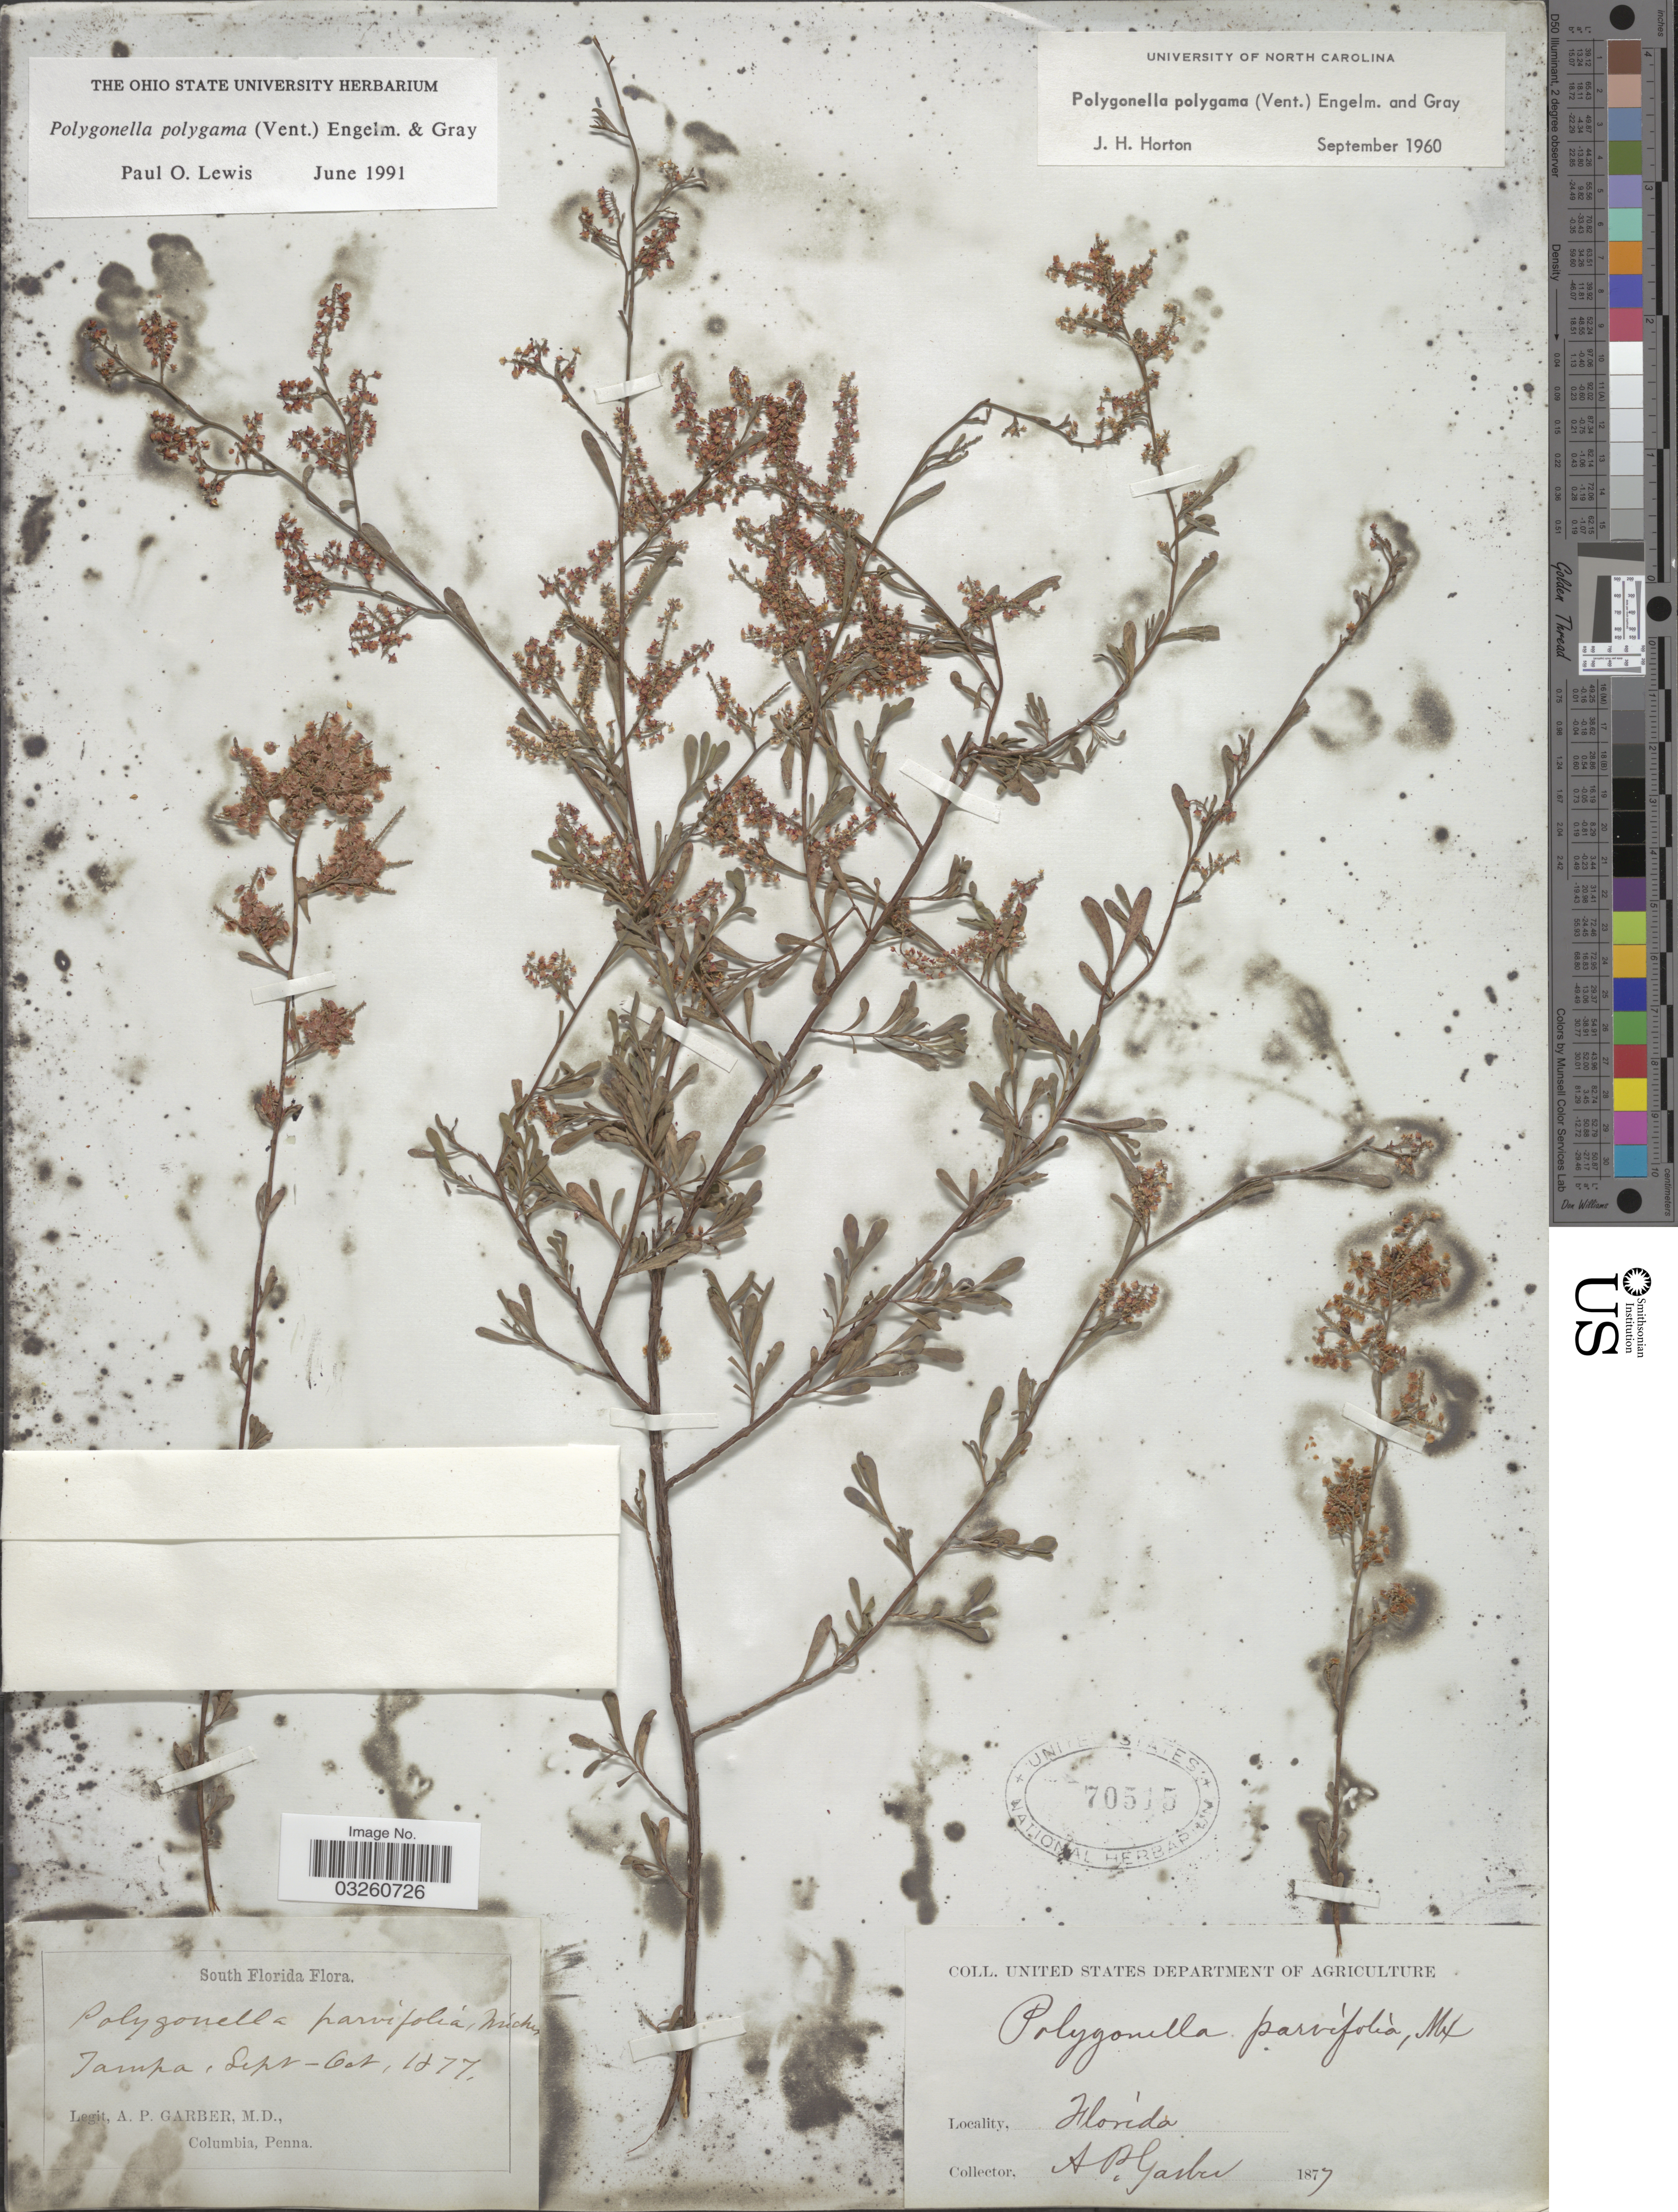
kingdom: Plantae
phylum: Tracheophyta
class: Magnoliopsida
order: Caryophyllales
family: Polygonaceae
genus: Polygonella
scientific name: Polygonella polygama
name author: (Vent.) Engelm. & A. Gray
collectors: A. P. Garber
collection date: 1877-09/1877-10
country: United States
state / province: Florida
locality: South Florida. Tampa.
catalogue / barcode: US 70515